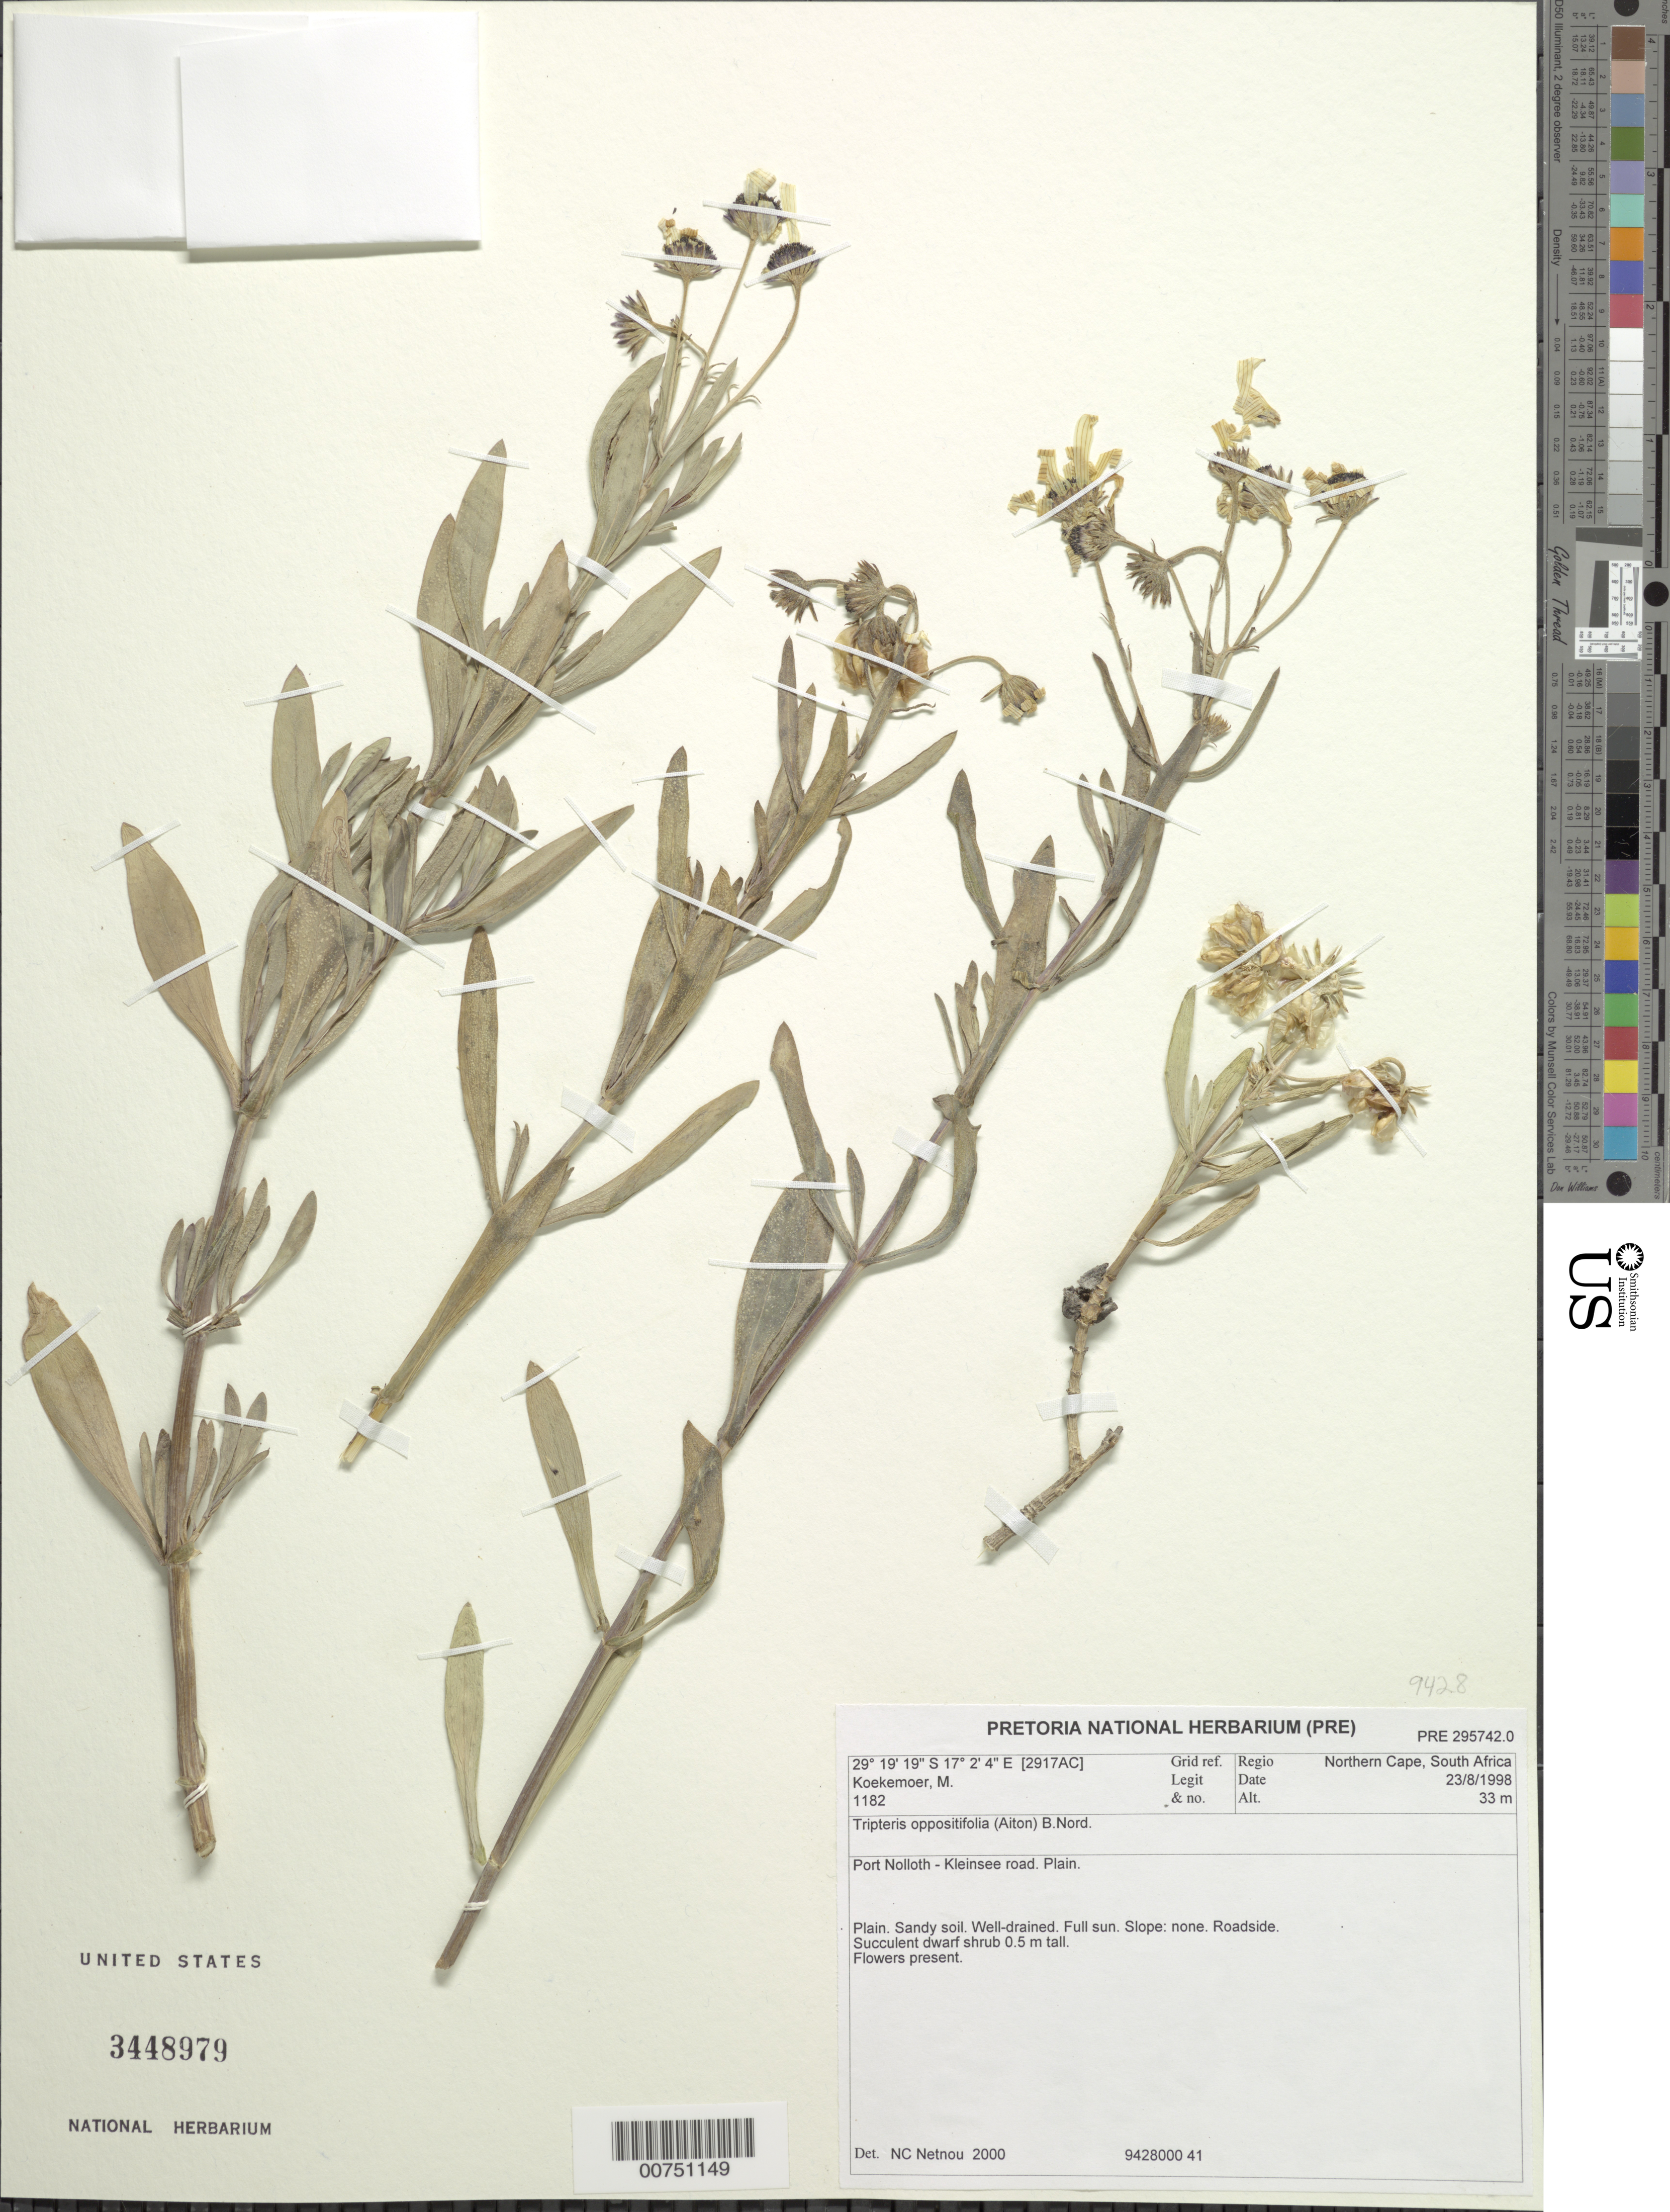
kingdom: Plantae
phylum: Tracheophyta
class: Magnoliopsida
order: Asterales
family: Asteraceae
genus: Tripteris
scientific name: Tripteris oppositifolia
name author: (Aiton) B. Nord.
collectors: M. Koekemoer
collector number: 1182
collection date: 1998-08-23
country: South Africa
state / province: Northern Cape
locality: Port Nolloth-Kleinsee road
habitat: Plain; sandy soil, well-drained, full sun, roadside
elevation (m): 33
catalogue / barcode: US 3448979